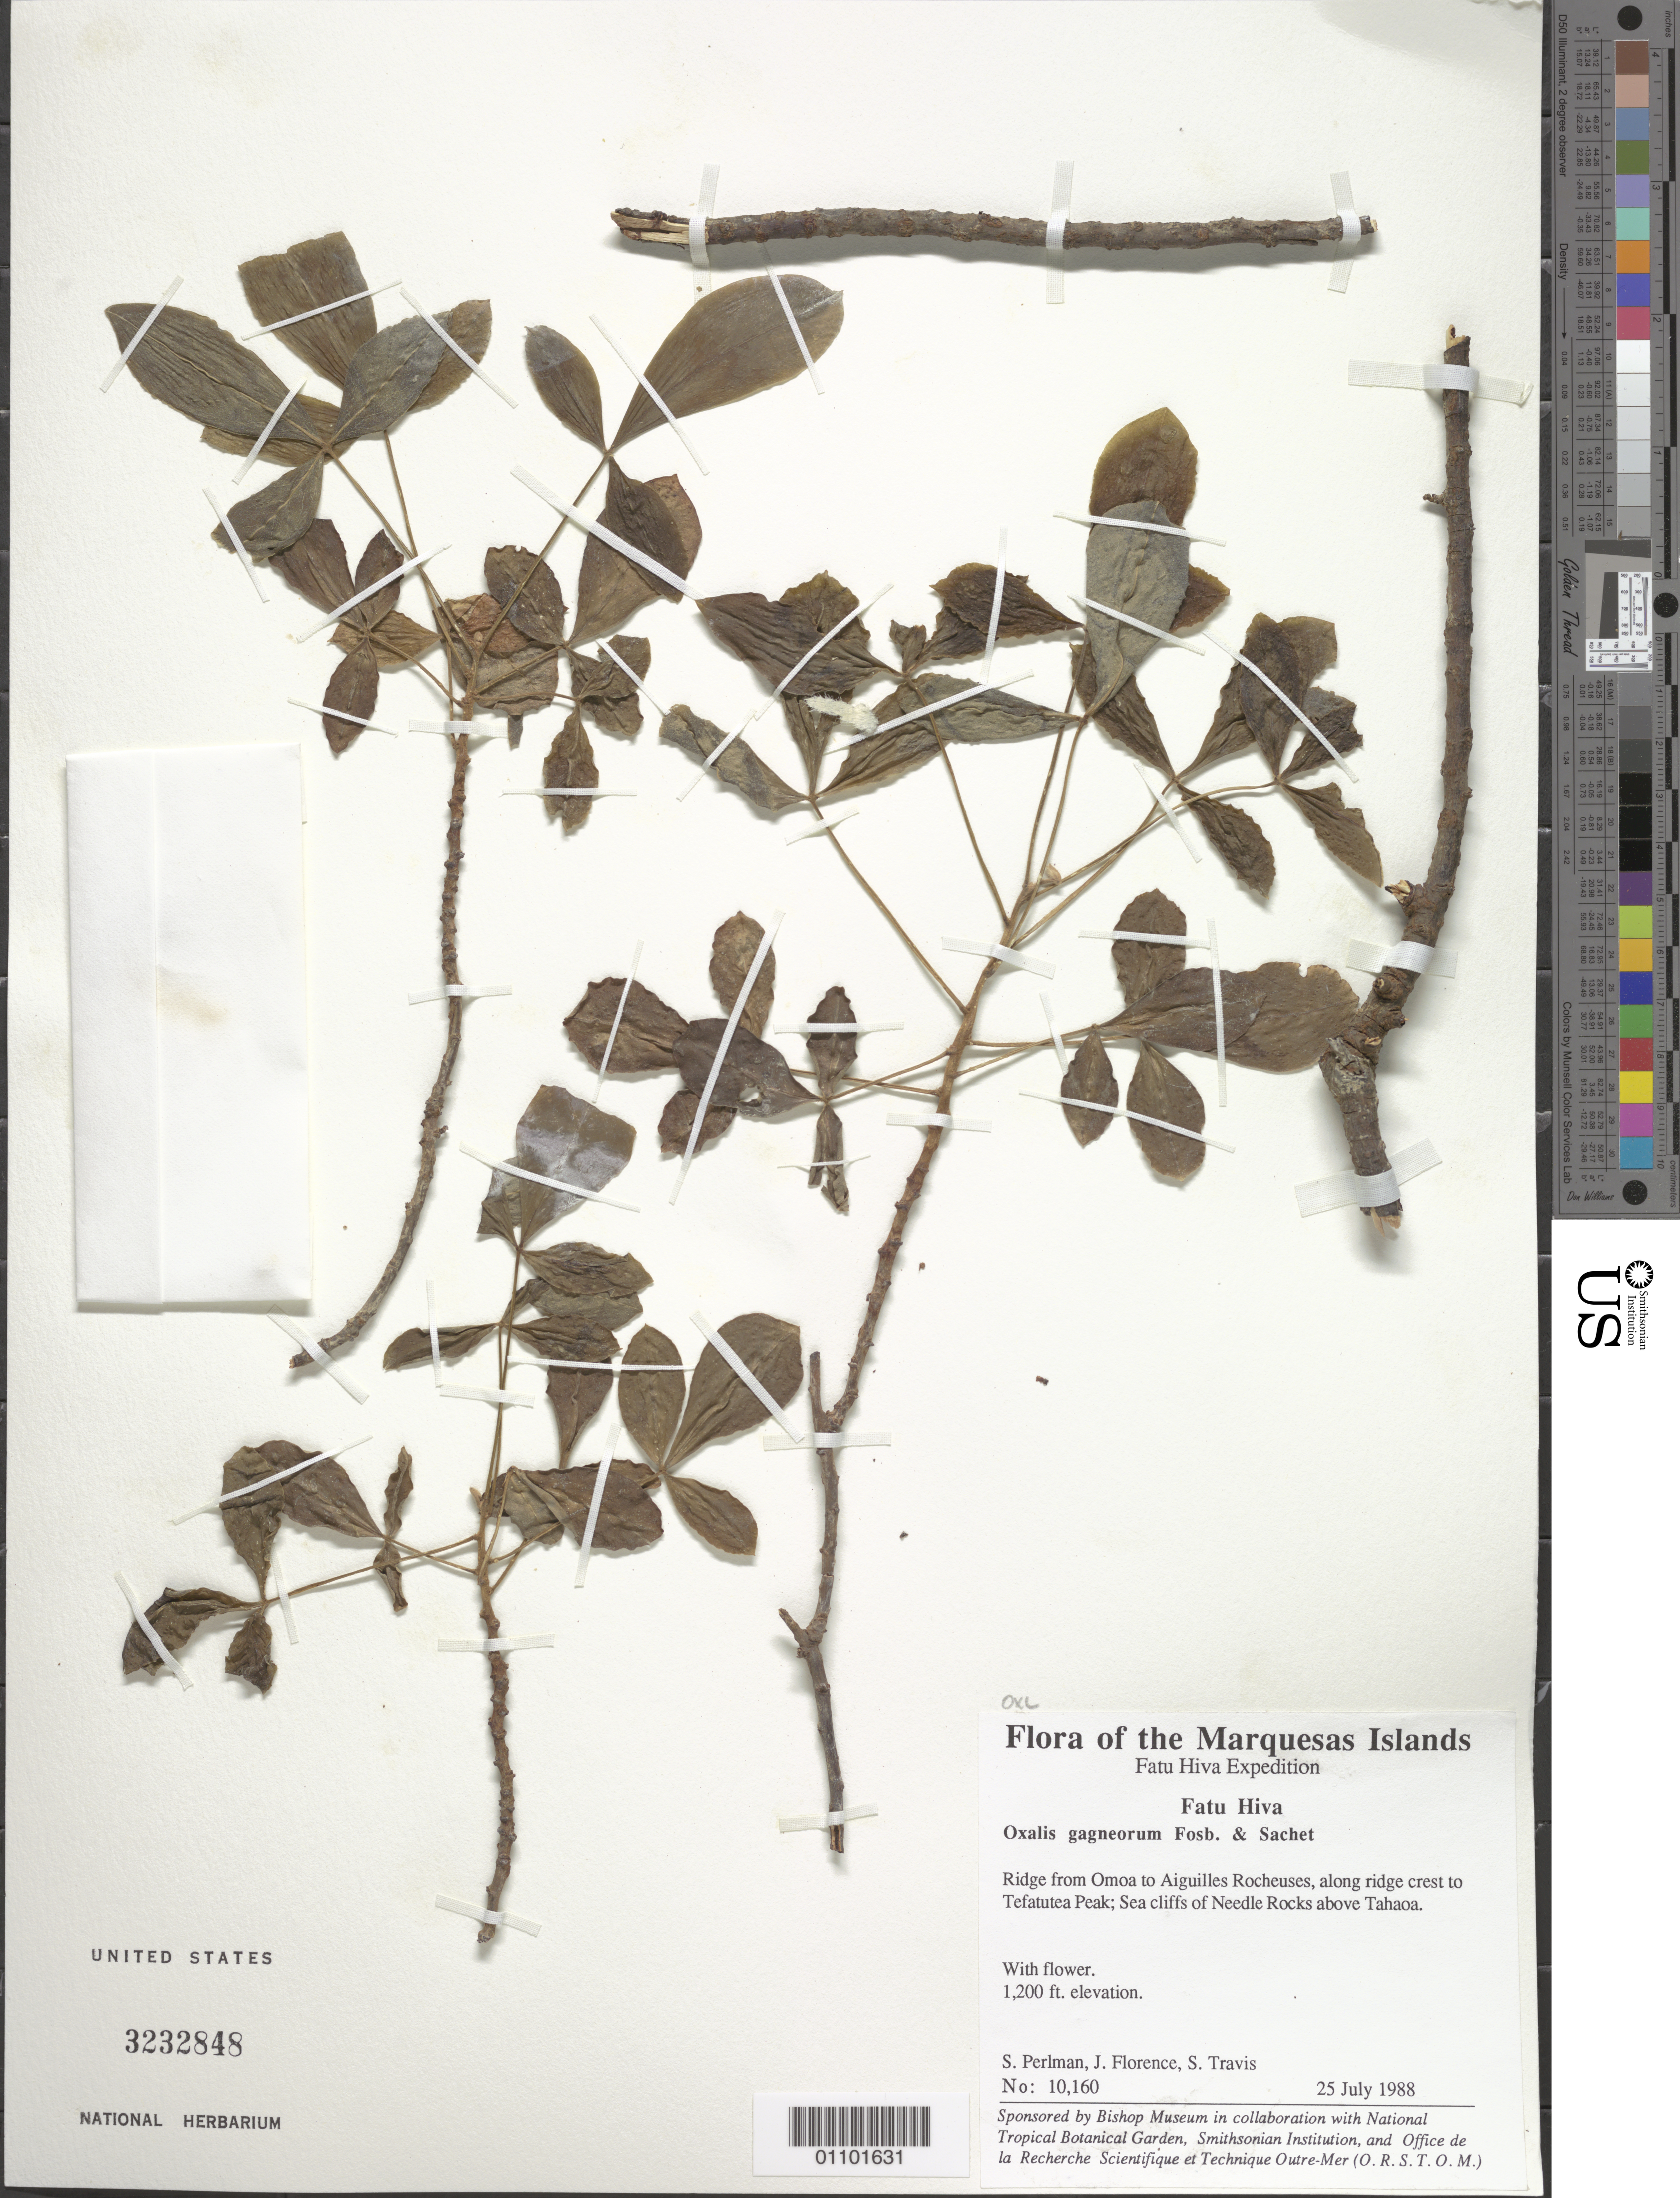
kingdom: Plantae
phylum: Tracheophyta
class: Magnoliopsida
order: Oxalidales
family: Oxalidaceae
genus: Oxalis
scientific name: Oxalis gagneorum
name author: Fosberg & Sachet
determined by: Wagner, W. L., (BOT), Smithsonian Institution - National Museum of Natural History (UNITED STATES)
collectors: S. P. Perlman, J. Florence & S. Travis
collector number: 10160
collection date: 1988-07-25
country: French Polynesia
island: Fatu Hiva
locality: Ridge from 'Omo'a to Aiguilles Rocheuses, sea cliffs of Needle Rocks above Tahaoa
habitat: Along ridge crest to Tefatutea Peak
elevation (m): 366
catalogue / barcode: US 3232848